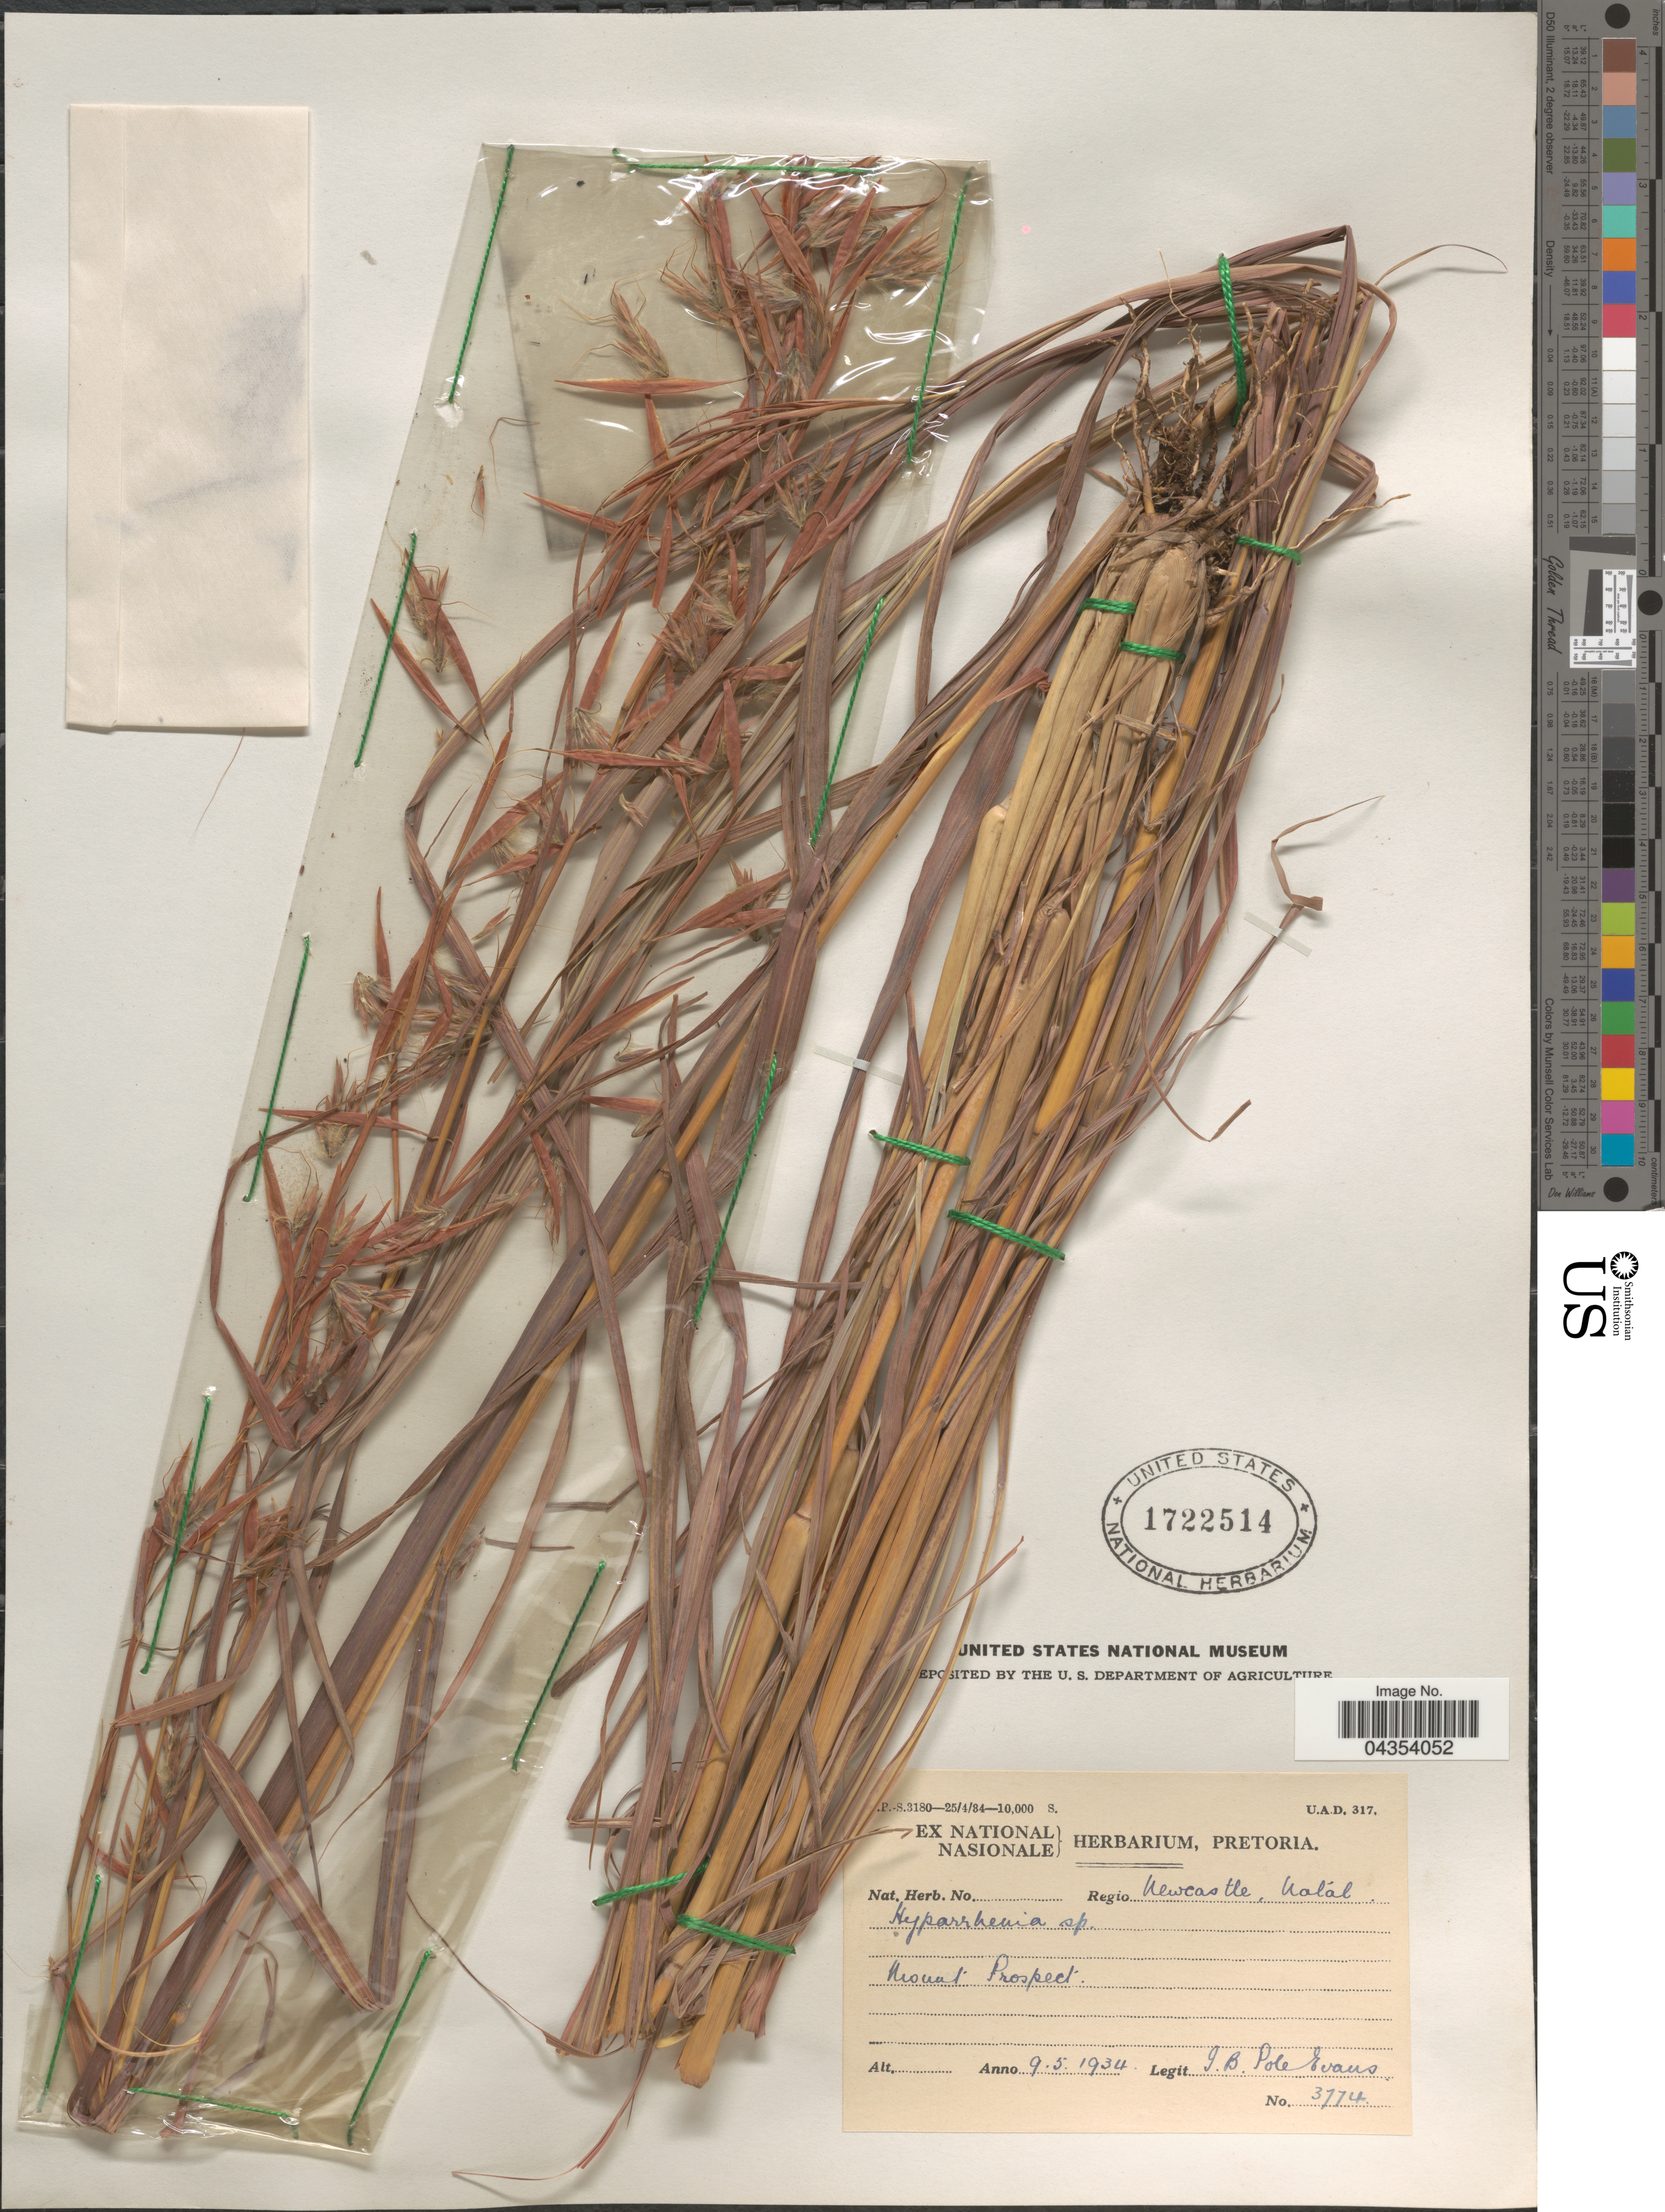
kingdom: Plantae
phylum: Tracheophyta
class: Liliopsida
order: Poales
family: Poaceae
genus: Hyparrhenia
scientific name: Hyparrhenia sp.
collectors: I. B. Pole-Evans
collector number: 3774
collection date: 1934-05-09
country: South Africa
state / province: KwaZulu-Natal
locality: Regio Newcastle, Natal. Mount Prospect.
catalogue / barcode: US 1722514